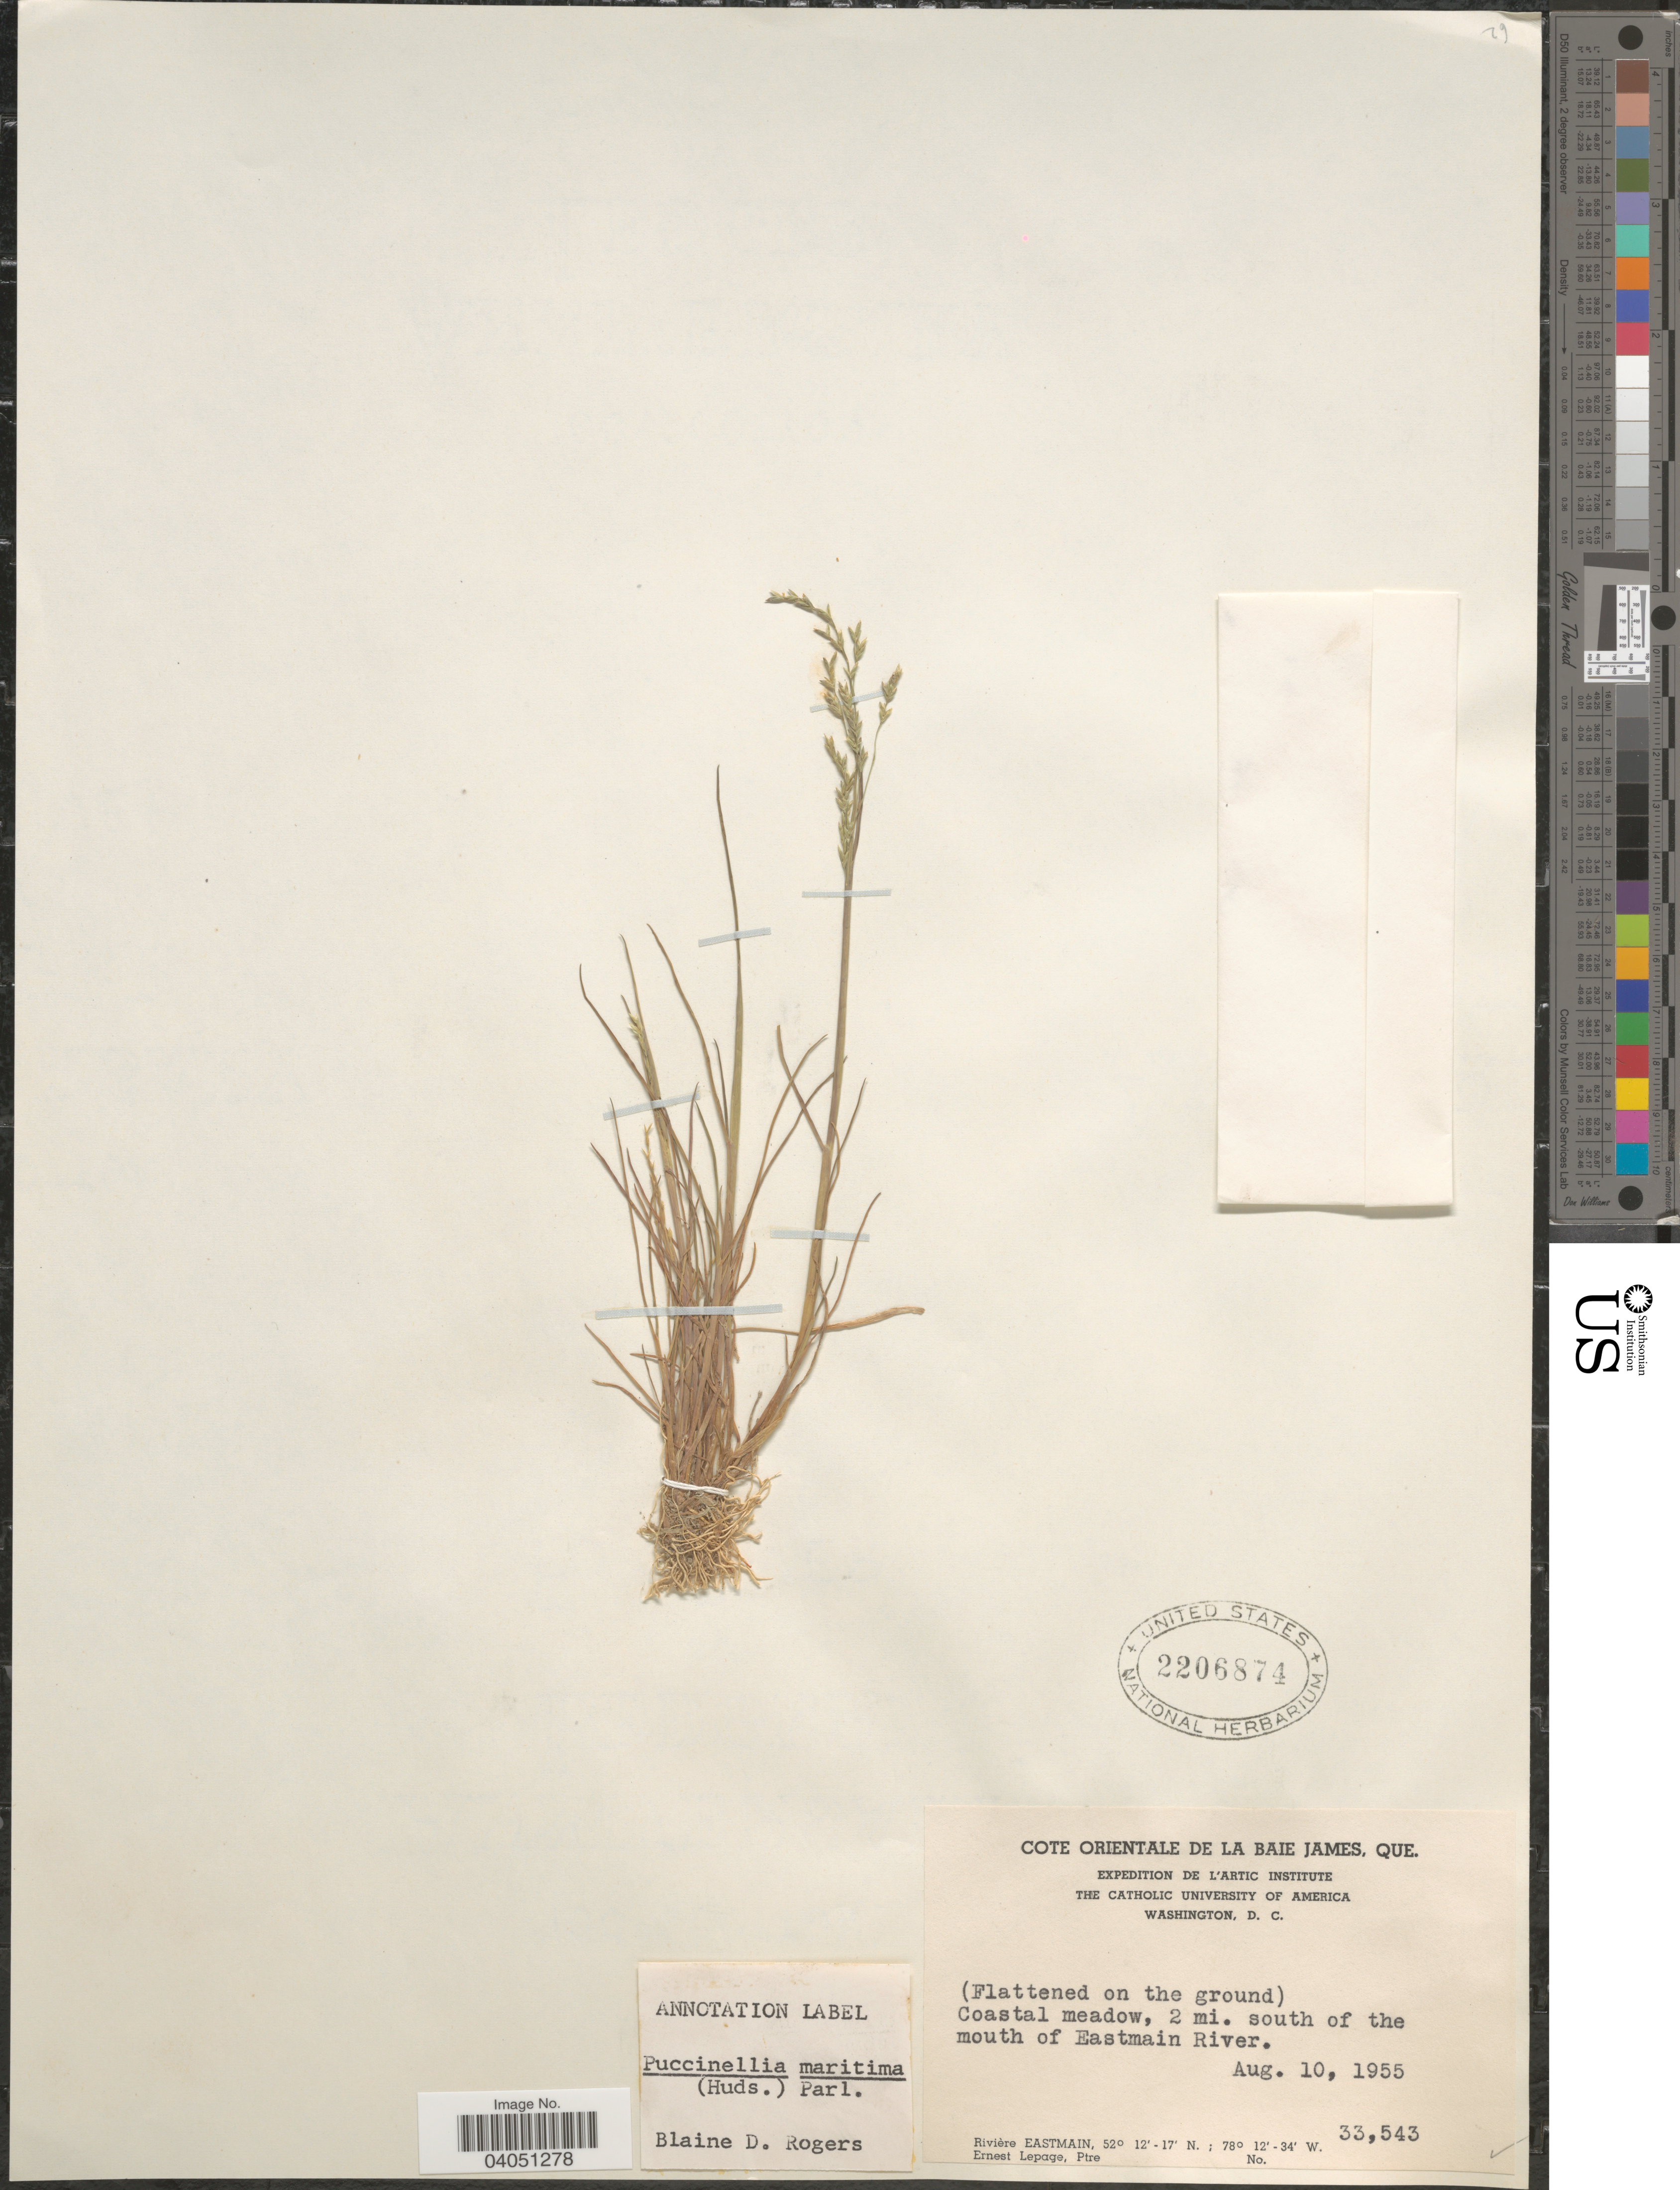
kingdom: Plantae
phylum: Tracheophyta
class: Liliopsida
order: Poales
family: Poaceae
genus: Puccinellia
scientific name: Puccinellia maritima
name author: (Huds.) Parl.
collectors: E. Lepage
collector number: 33543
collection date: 1955-08-10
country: Canada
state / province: Quebec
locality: Cote Orientale de la Baie James. Coastal meado, 2 mi. south of the mouth of Eastmain River.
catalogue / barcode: US 2206874